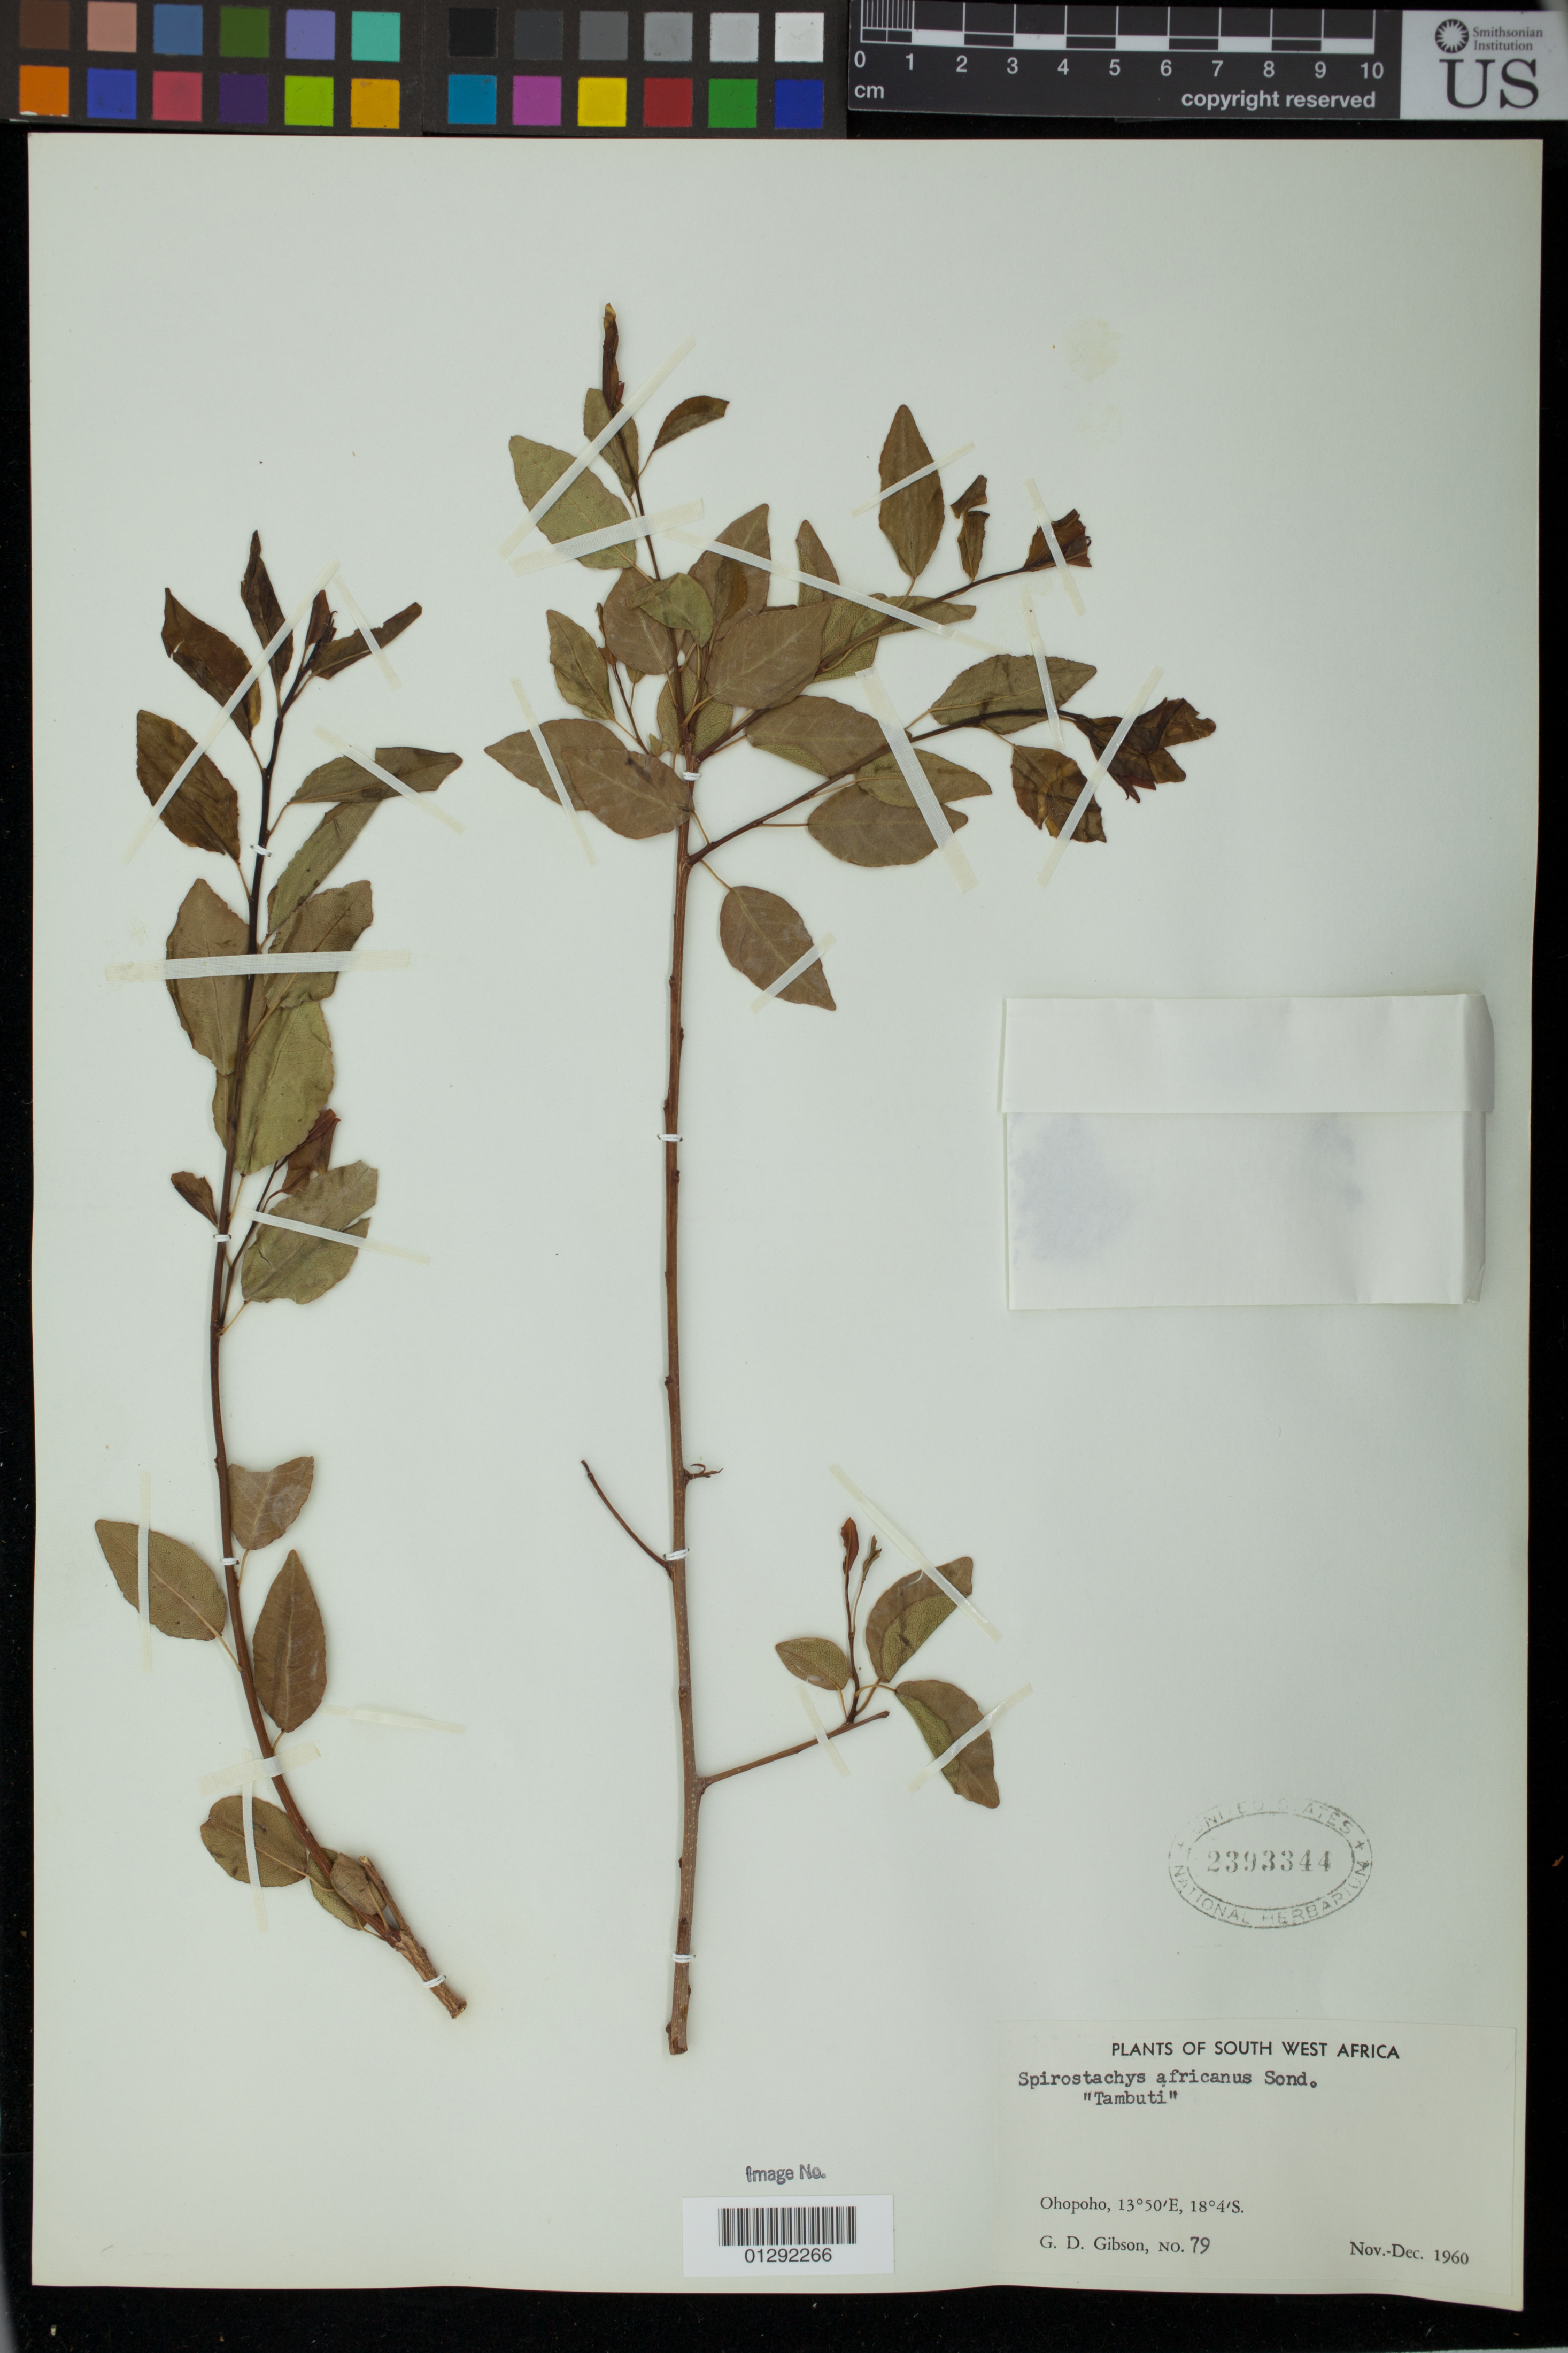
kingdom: Plantae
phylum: Tracheophyta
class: Magnoliopsida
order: Malpighiales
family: Euphorbiaceae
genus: Excoecaria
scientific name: Excoecaria africana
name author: (Sond.) Müll. Arg.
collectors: G. D. Gibson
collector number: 79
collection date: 1960-11/1960-12-01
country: Namibia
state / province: Kunene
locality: South West Africa. Ohopoho.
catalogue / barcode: US 2393344